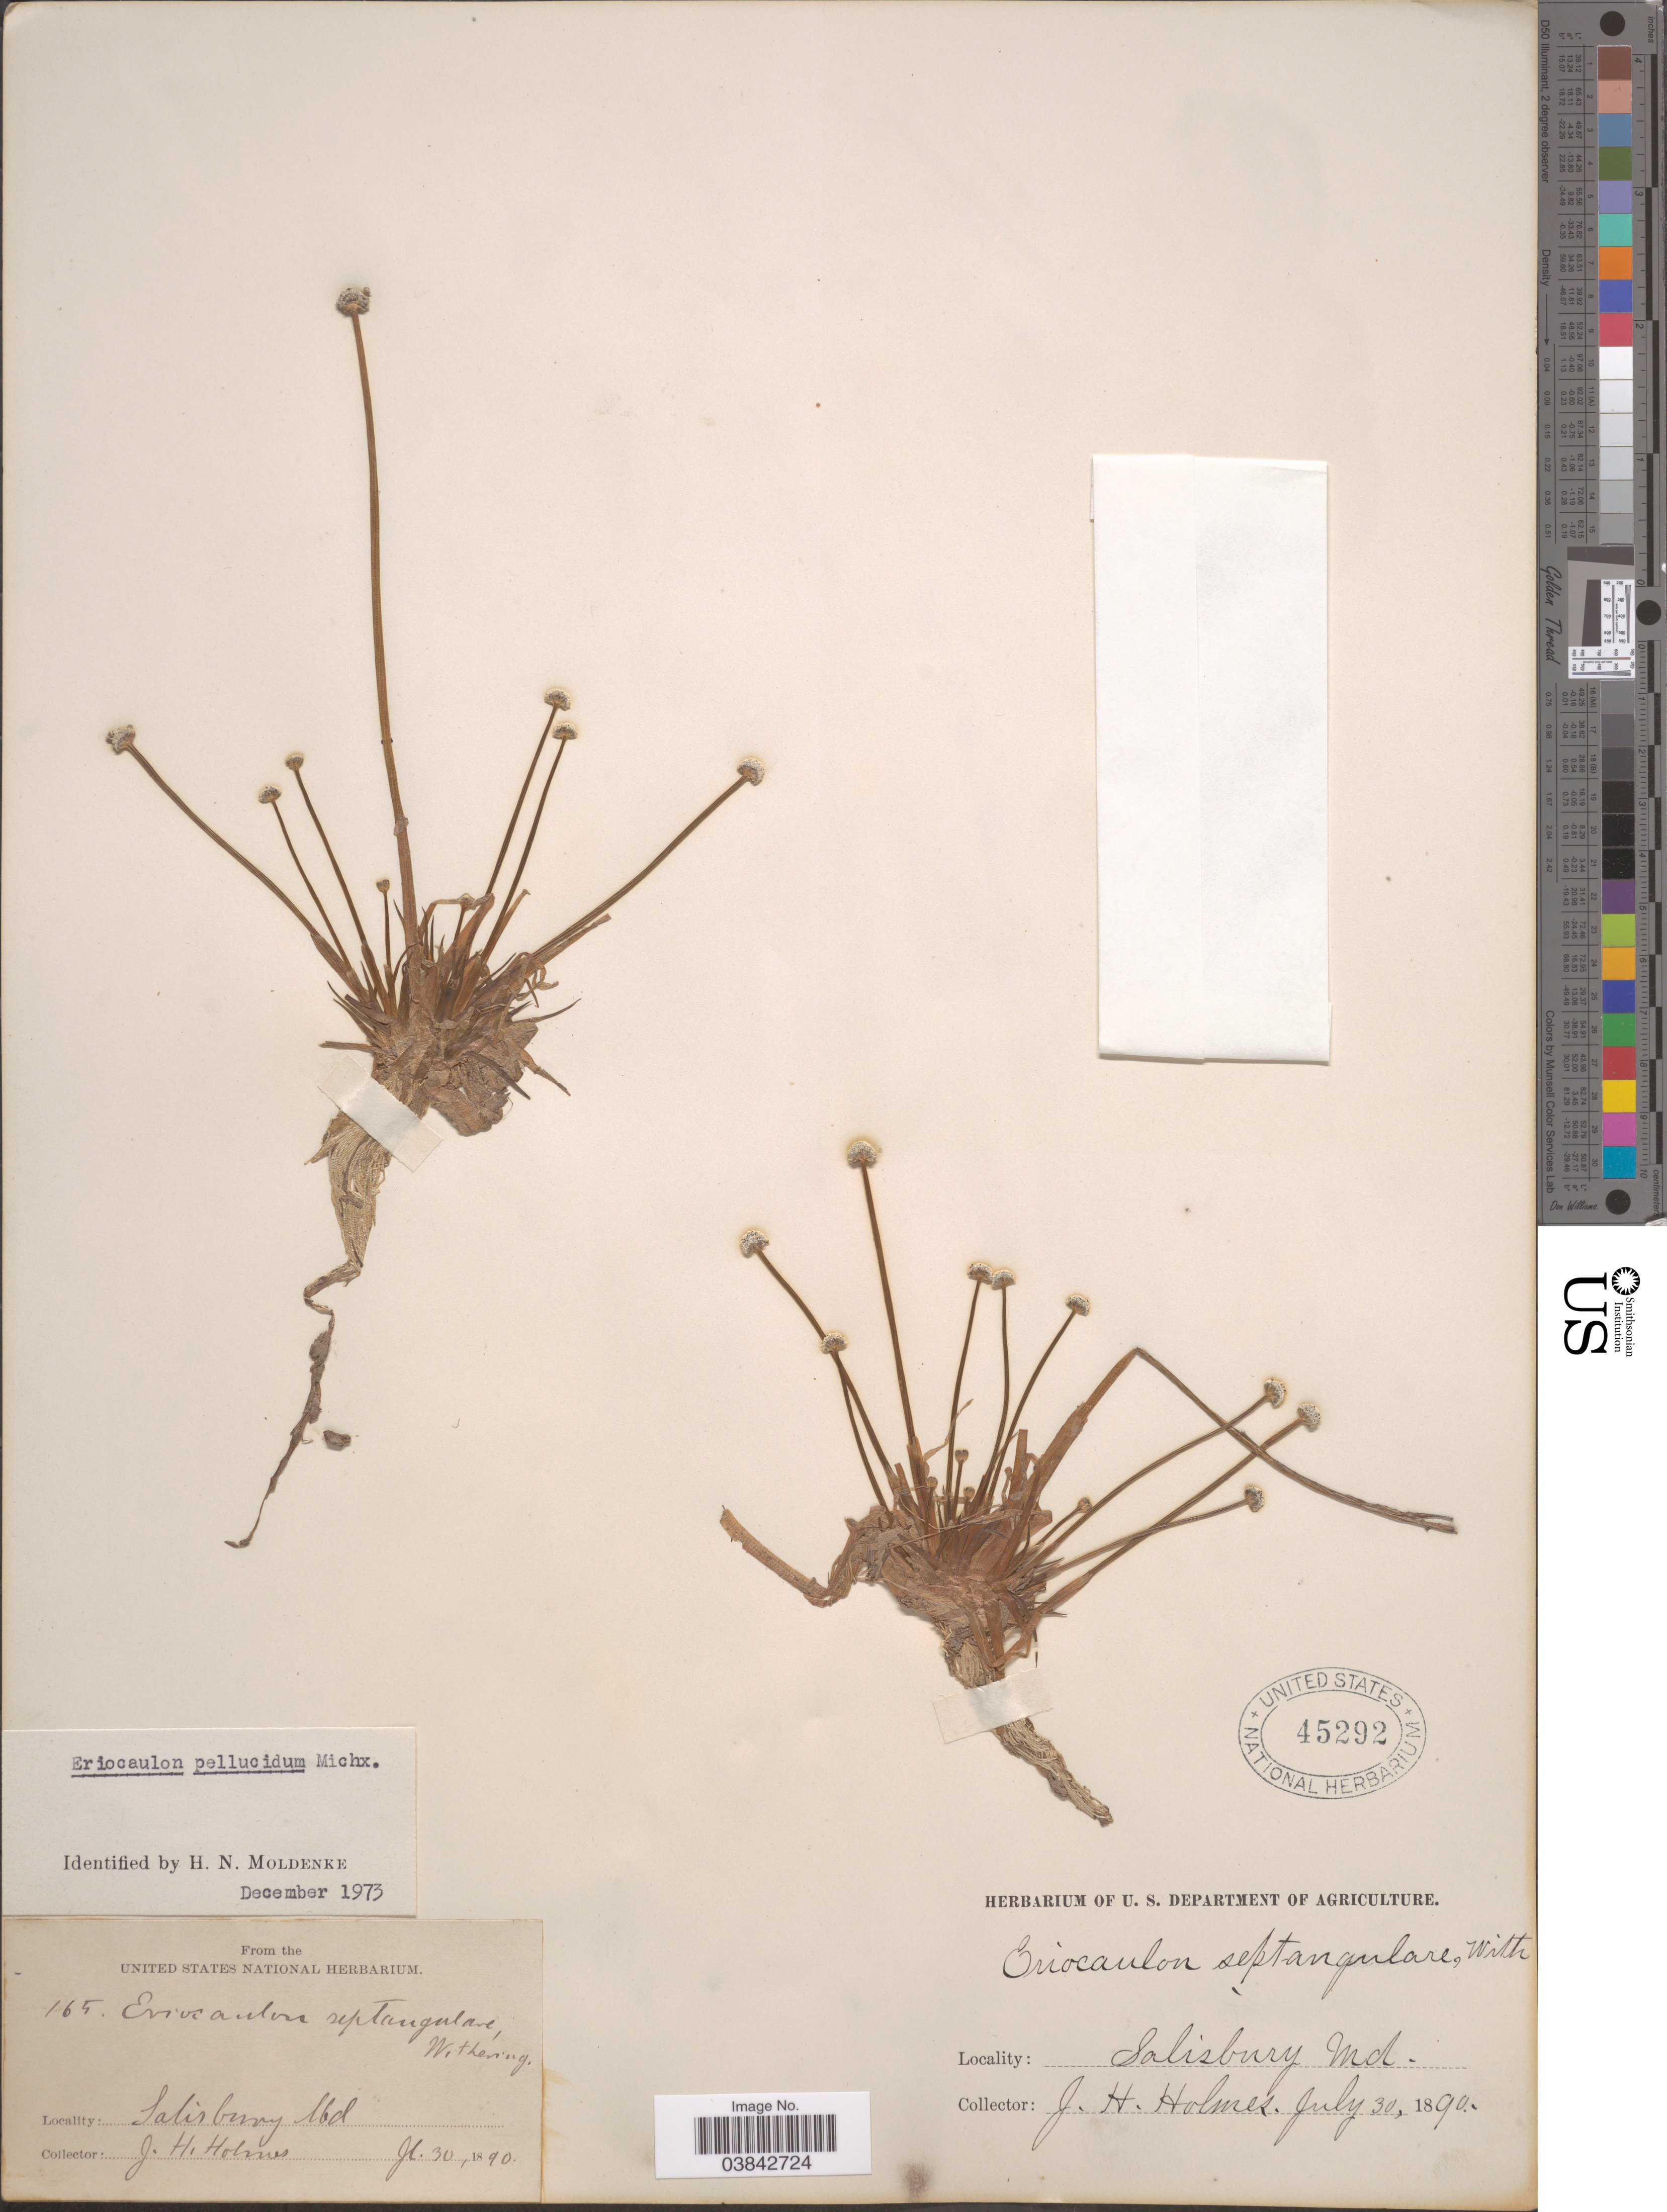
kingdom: Plantae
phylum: Tracheophyta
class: Liliopsida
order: Poales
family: Eriocaulaceae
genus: Eriocaulon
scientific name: Eriocaulon aquaticum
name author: (Hill) Druce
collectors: J. Holmes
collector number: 165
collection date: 1890-07-30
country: United States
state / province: Maryland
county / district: Wicomico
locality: Salisbury.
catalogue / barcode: US 45292